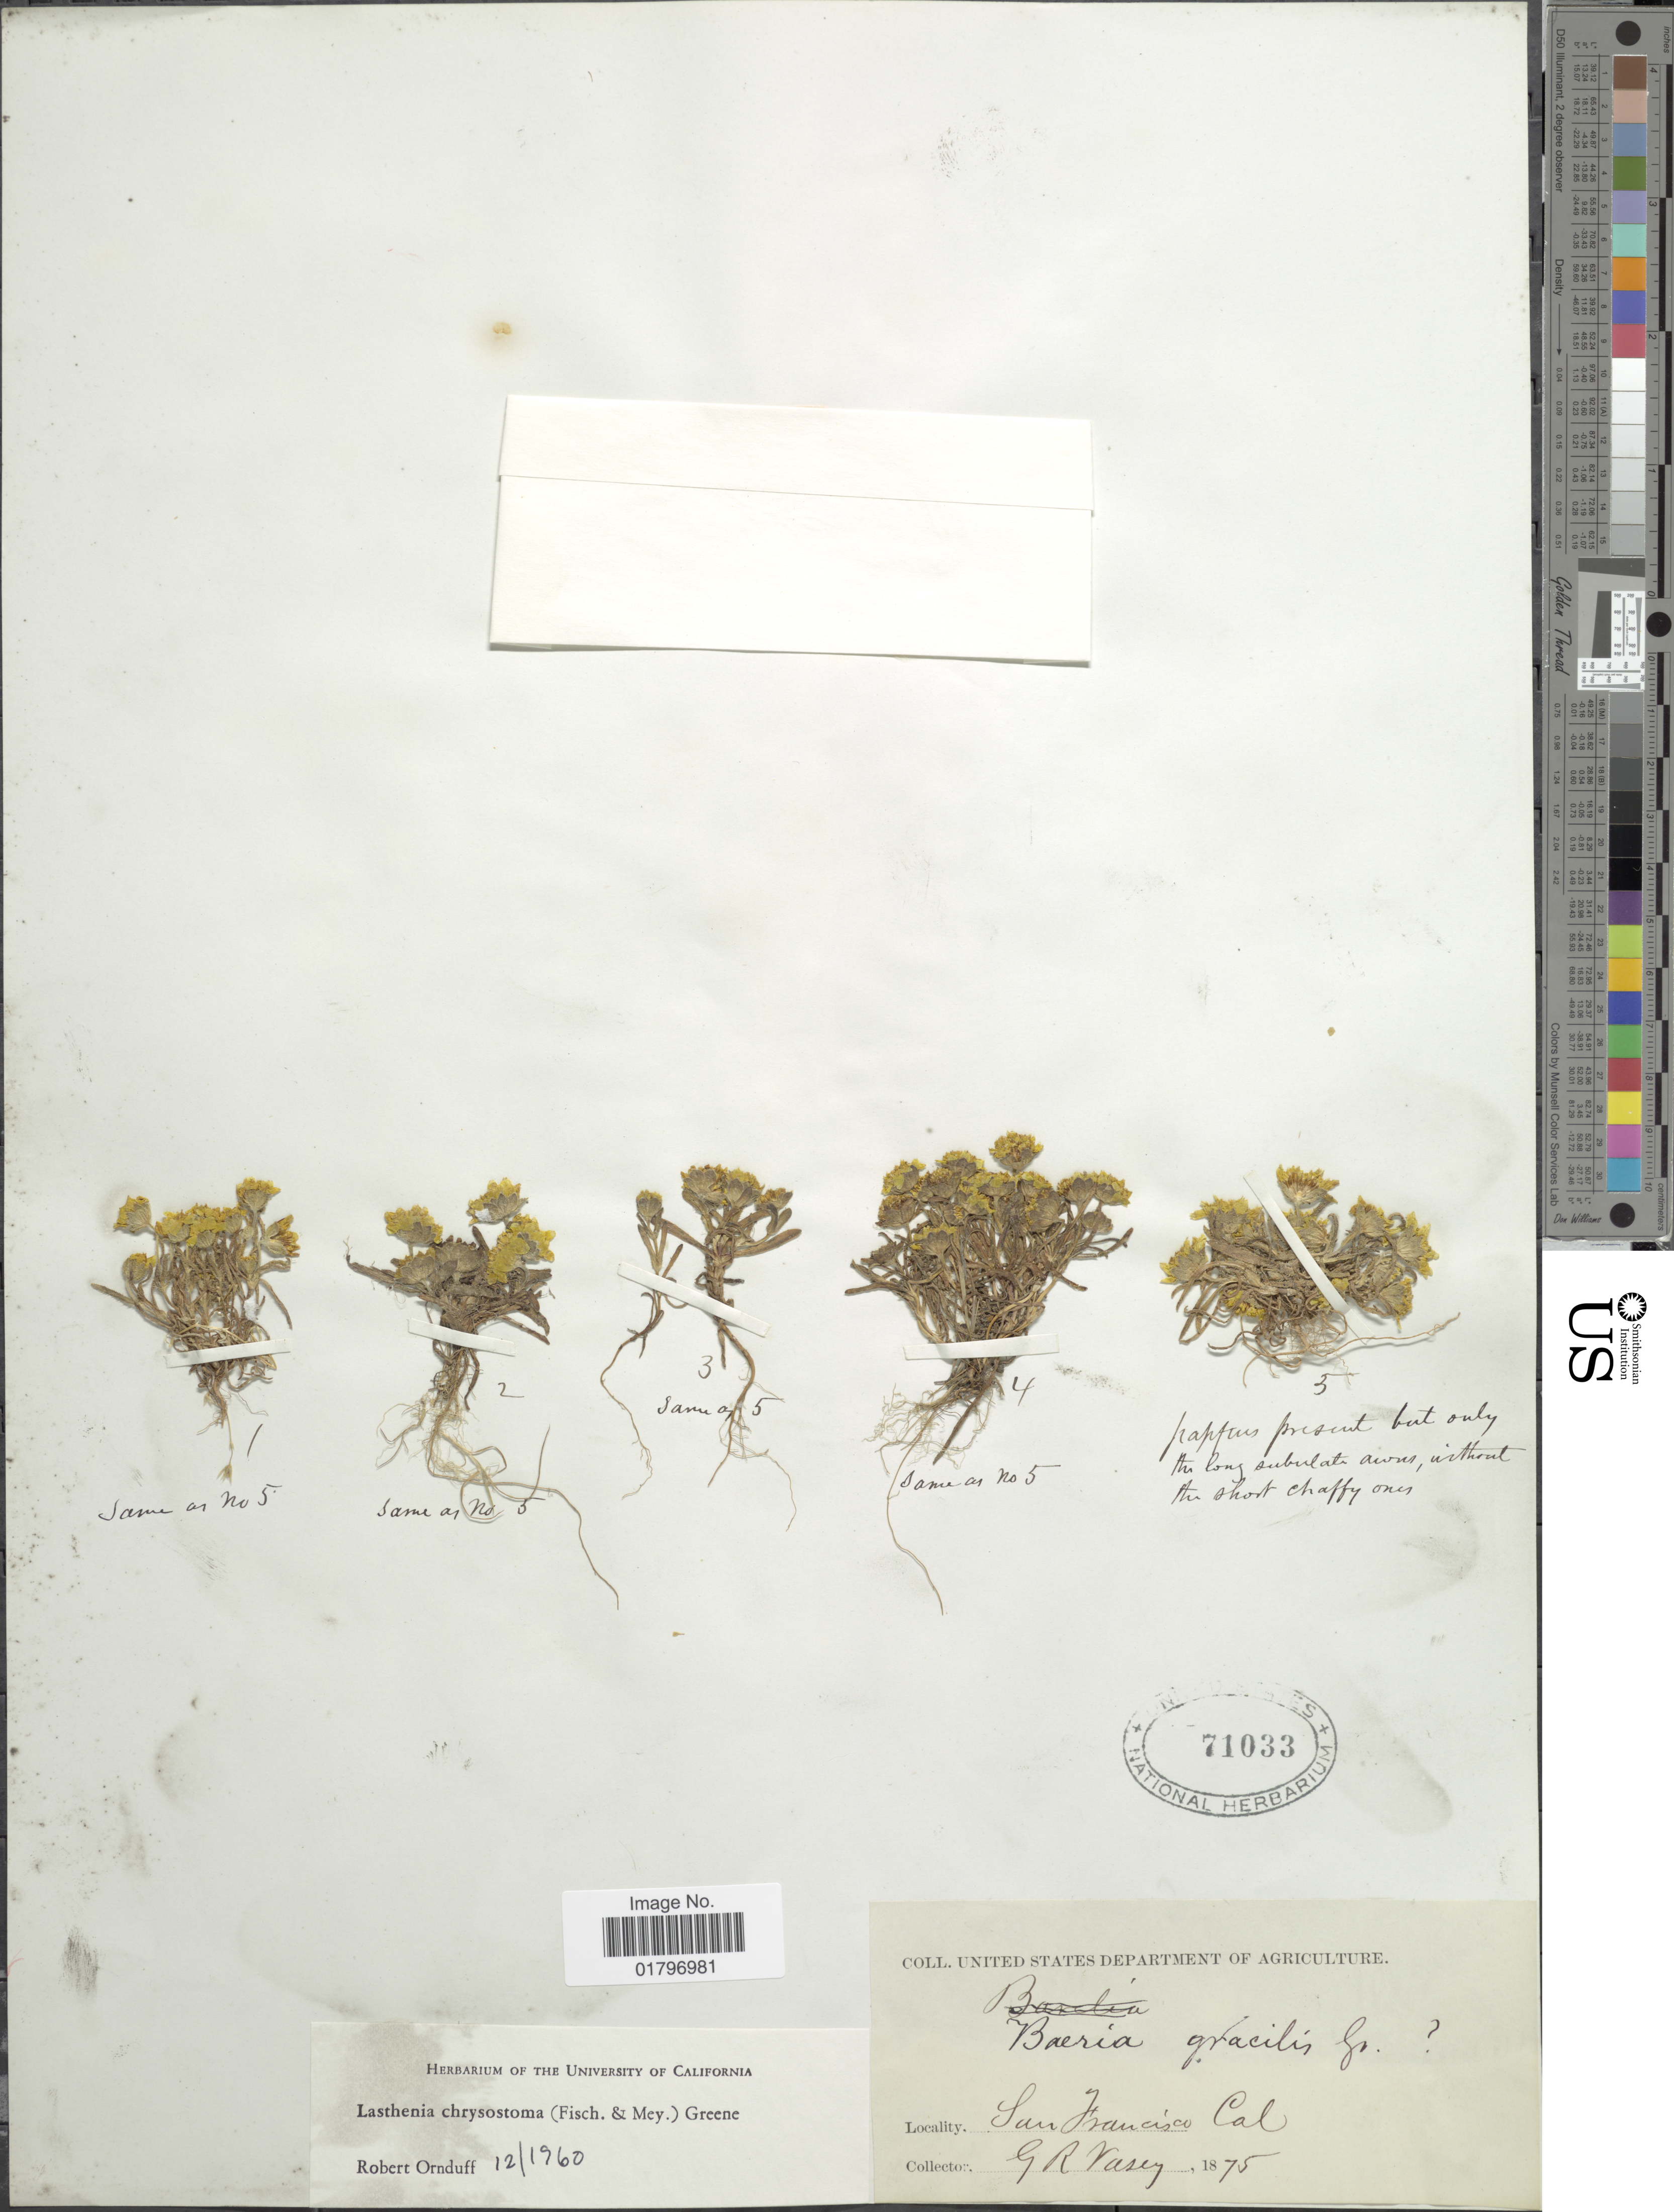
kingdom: Plantae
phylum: Tracheophyta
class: Magnoliopsida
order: Asterales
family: Asteraceae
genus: Lasthenia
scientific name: Lasthenia chrysostoma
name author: (Fisch. & C.A. Mey.) Greene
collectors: G. R. Vasey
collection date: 1875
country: United States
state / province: California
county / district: San Francisco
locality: San Francisco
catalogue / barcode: US 71033